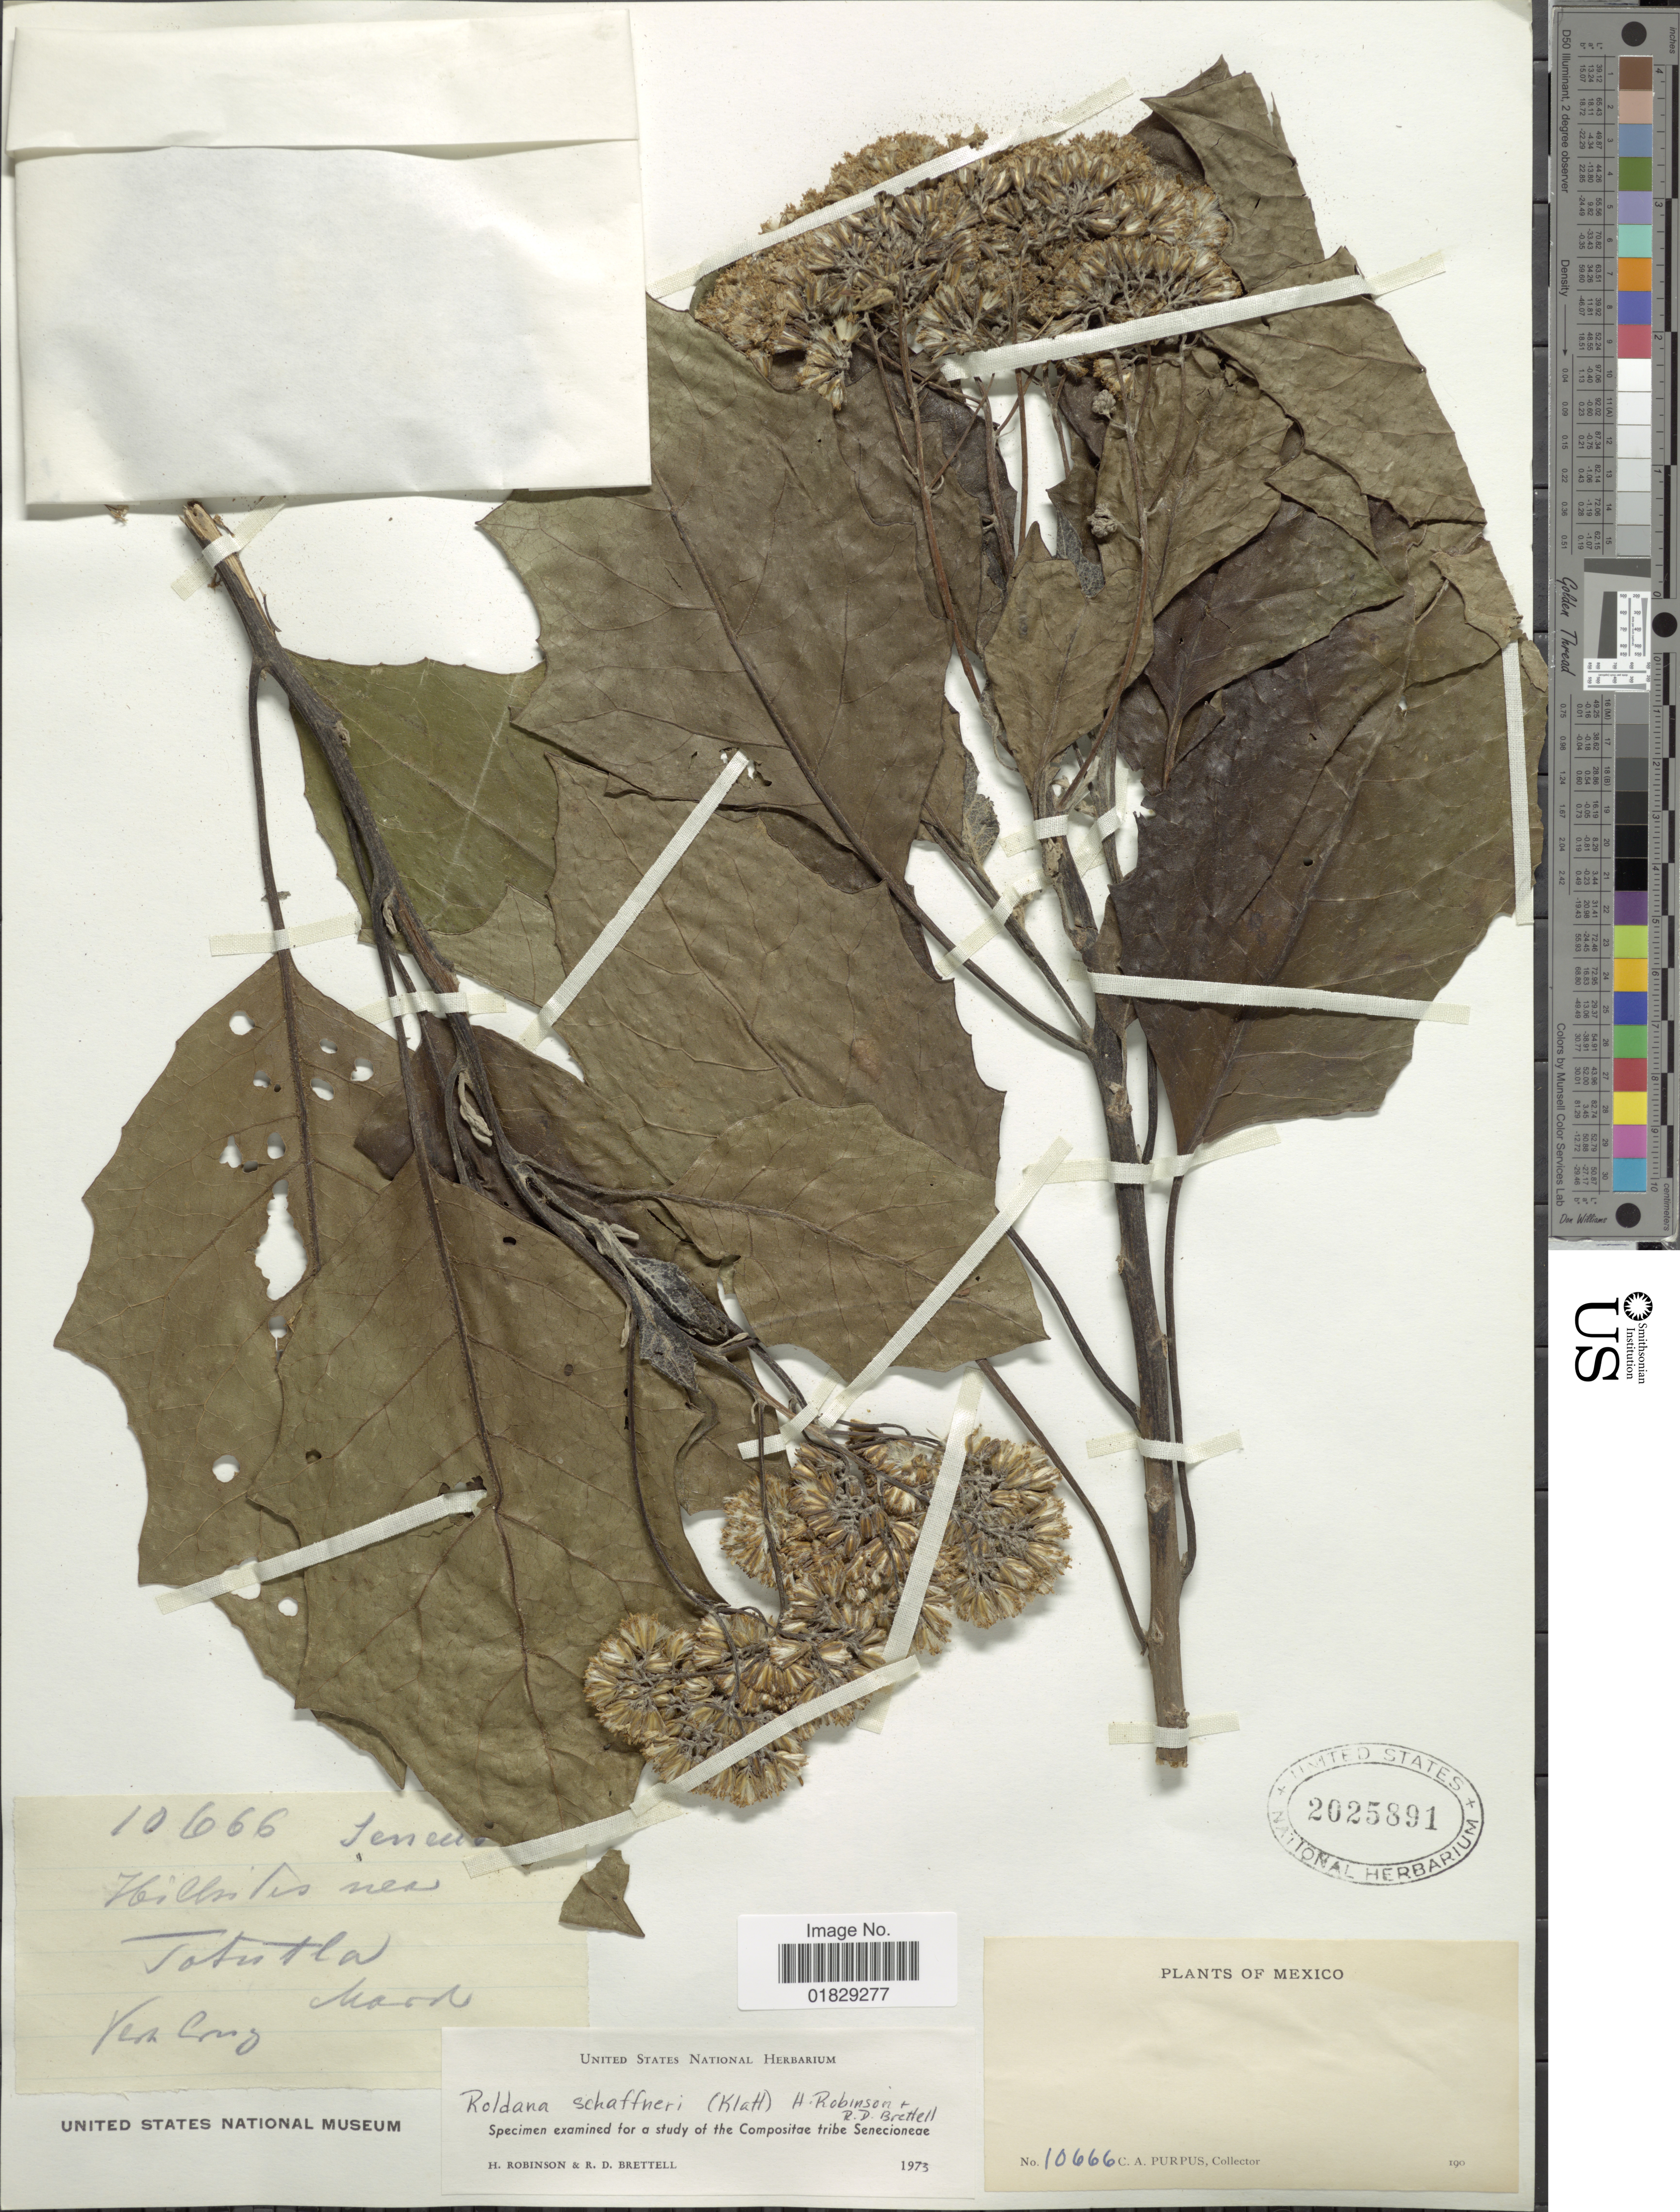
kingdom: Plantae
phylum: Tracheophyta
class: Magnoliopsida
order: Asterales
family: Asteraceae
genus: Roldana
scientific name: Roldana schaffneri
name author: (Sch. Bip. ex Klatt) H. Rob. & Brettell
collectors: C. A. Purpus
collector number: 10666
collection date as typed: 190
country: Mexico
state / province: Veracruz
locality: Hillsides near Totutla, Vera Cruz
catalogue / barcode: US 2025891